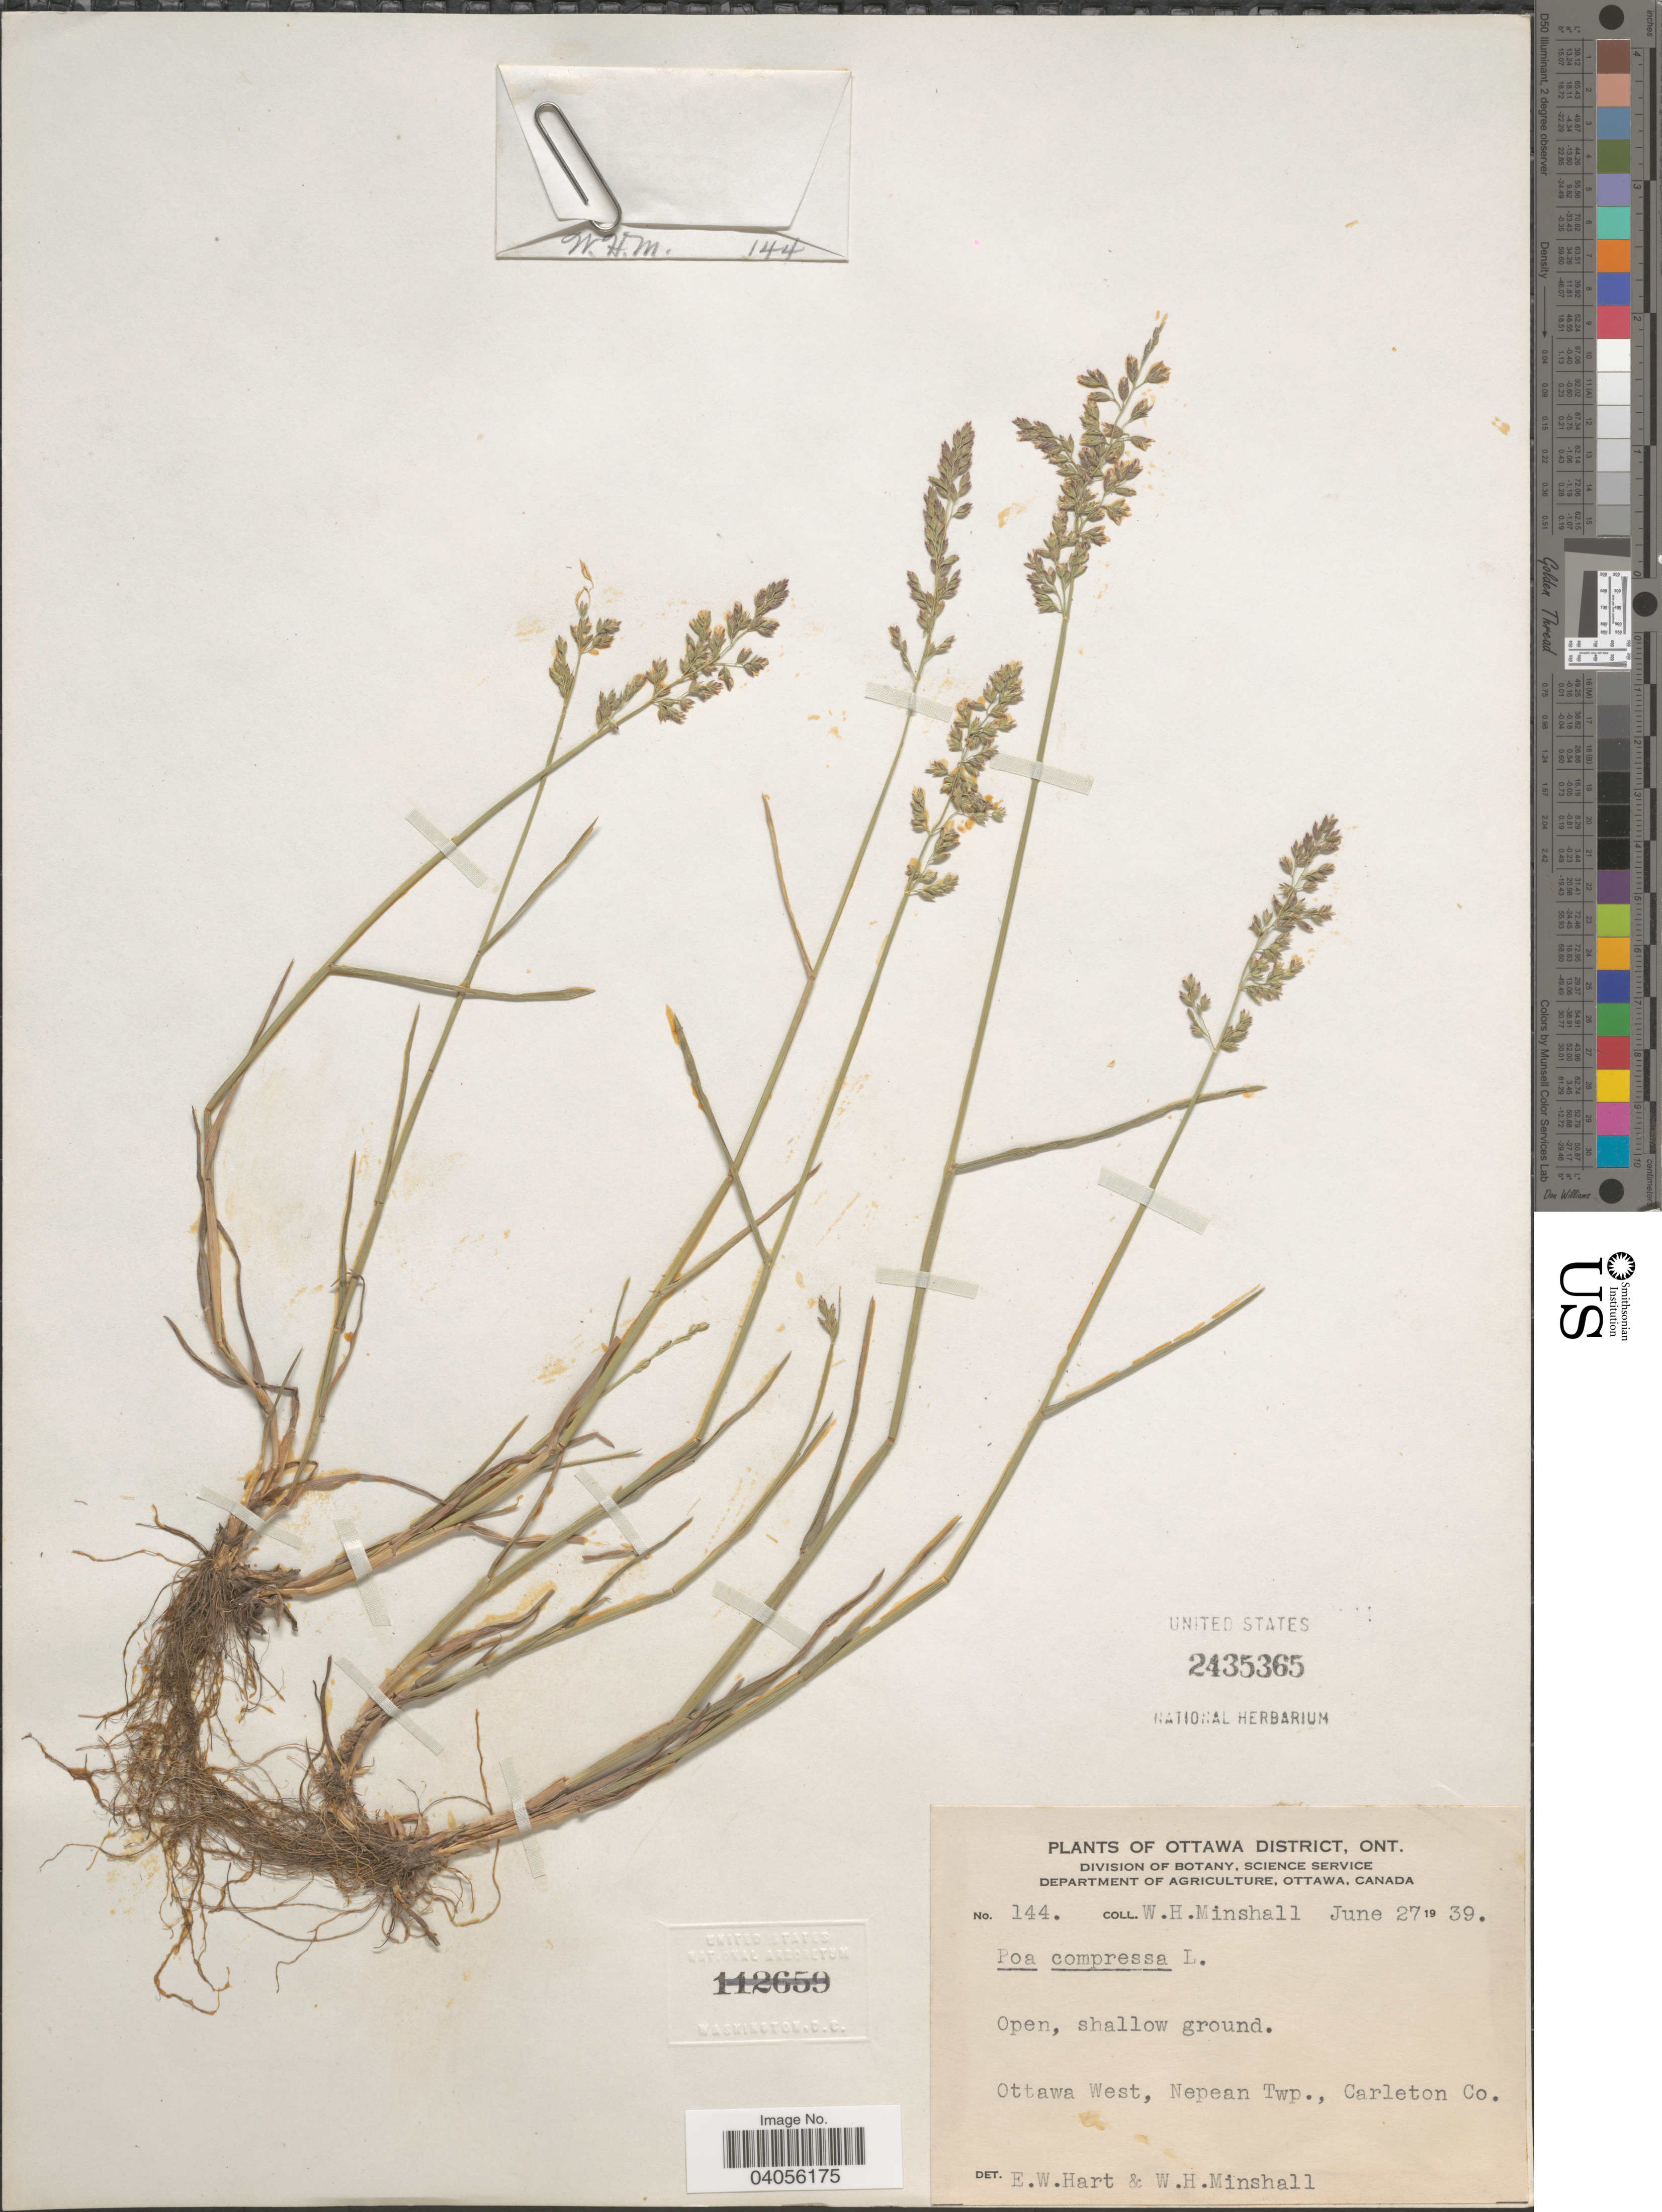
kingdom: Plantae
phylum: Tracheophyta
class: Liliopsida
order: Poales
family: Poaceae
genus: Poa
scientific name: Poa compressa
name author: L.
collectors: W. Minshall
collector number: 144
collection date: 1939-06-27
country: Canada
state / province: Ontario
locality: Ottawa District. Ottawa West, Nepean Twp., Carleton Co.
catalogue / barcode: US 2435365